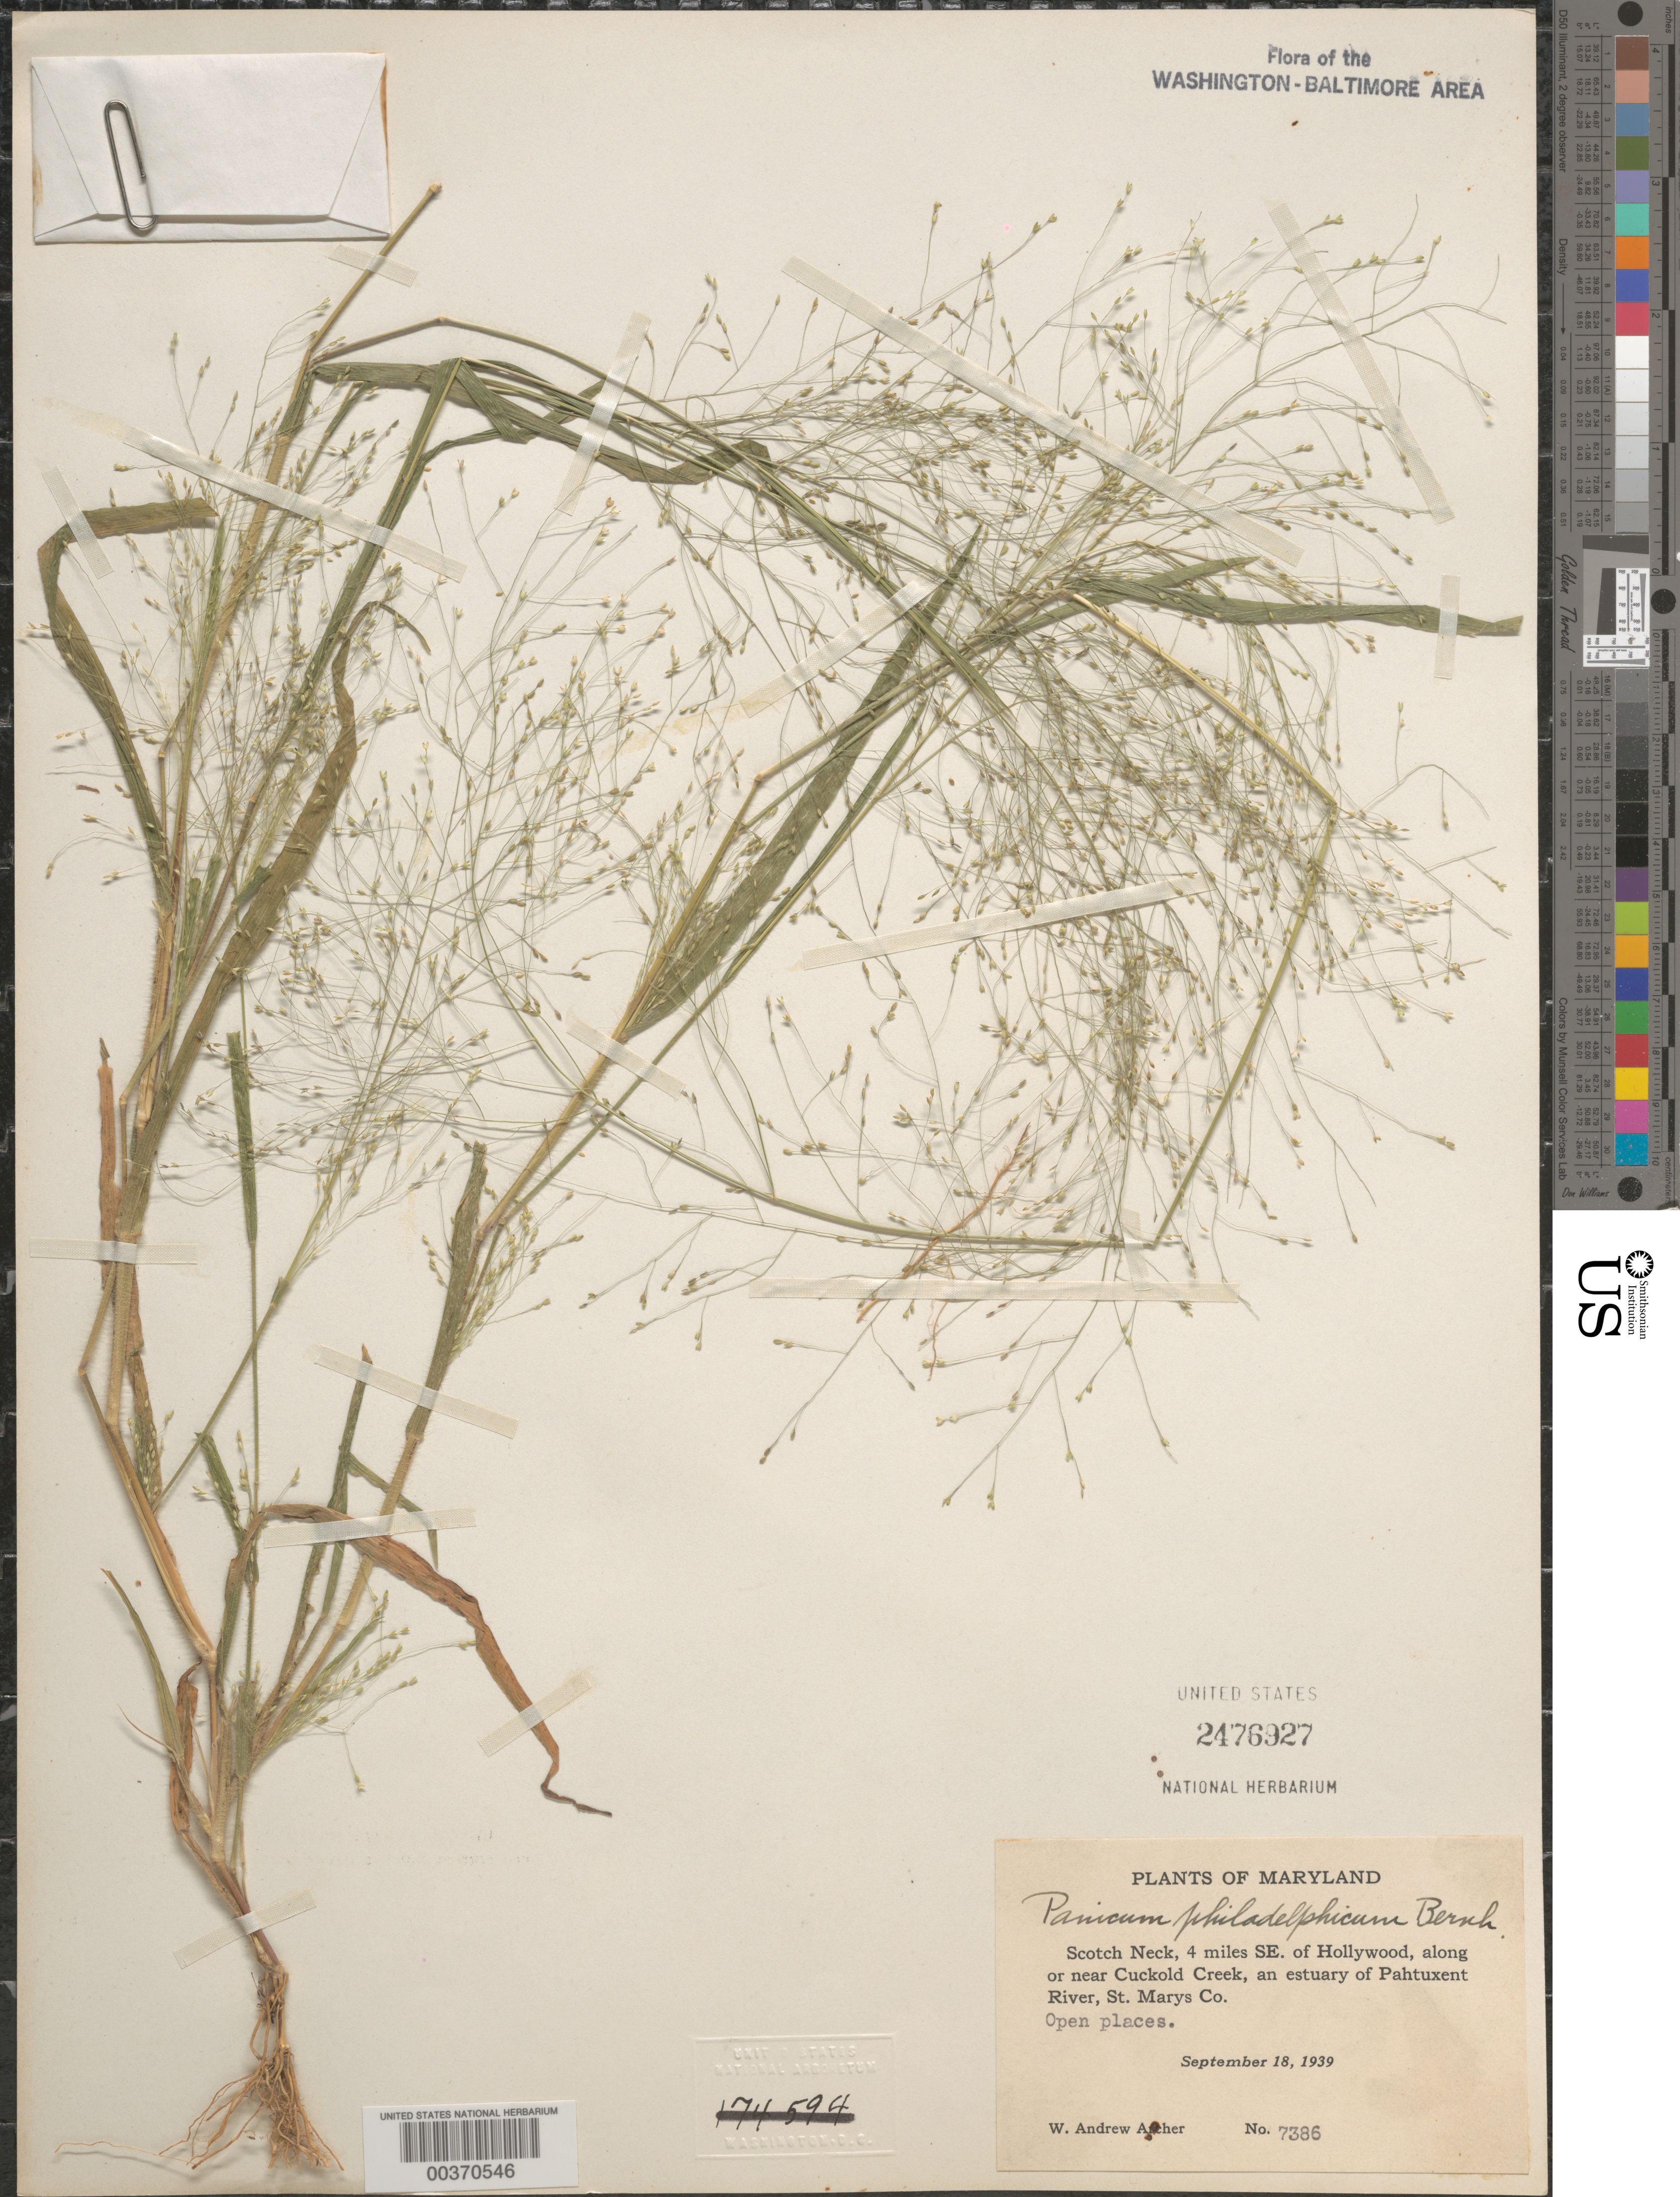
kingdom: Plantae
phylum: Tracheophyta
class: Liliopsida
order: Poales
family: Poaceae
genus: Panicum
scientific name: Panicum philadelphicum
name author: Bernh. ex Trin.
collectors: W. A. Archer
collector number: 7386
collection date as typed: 18 Sep 1939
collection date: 1939-09-18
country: United States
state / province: Maryland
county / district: St. Mary's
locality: Scotch Neck, SE of Hollywood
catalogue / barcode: US 2476927